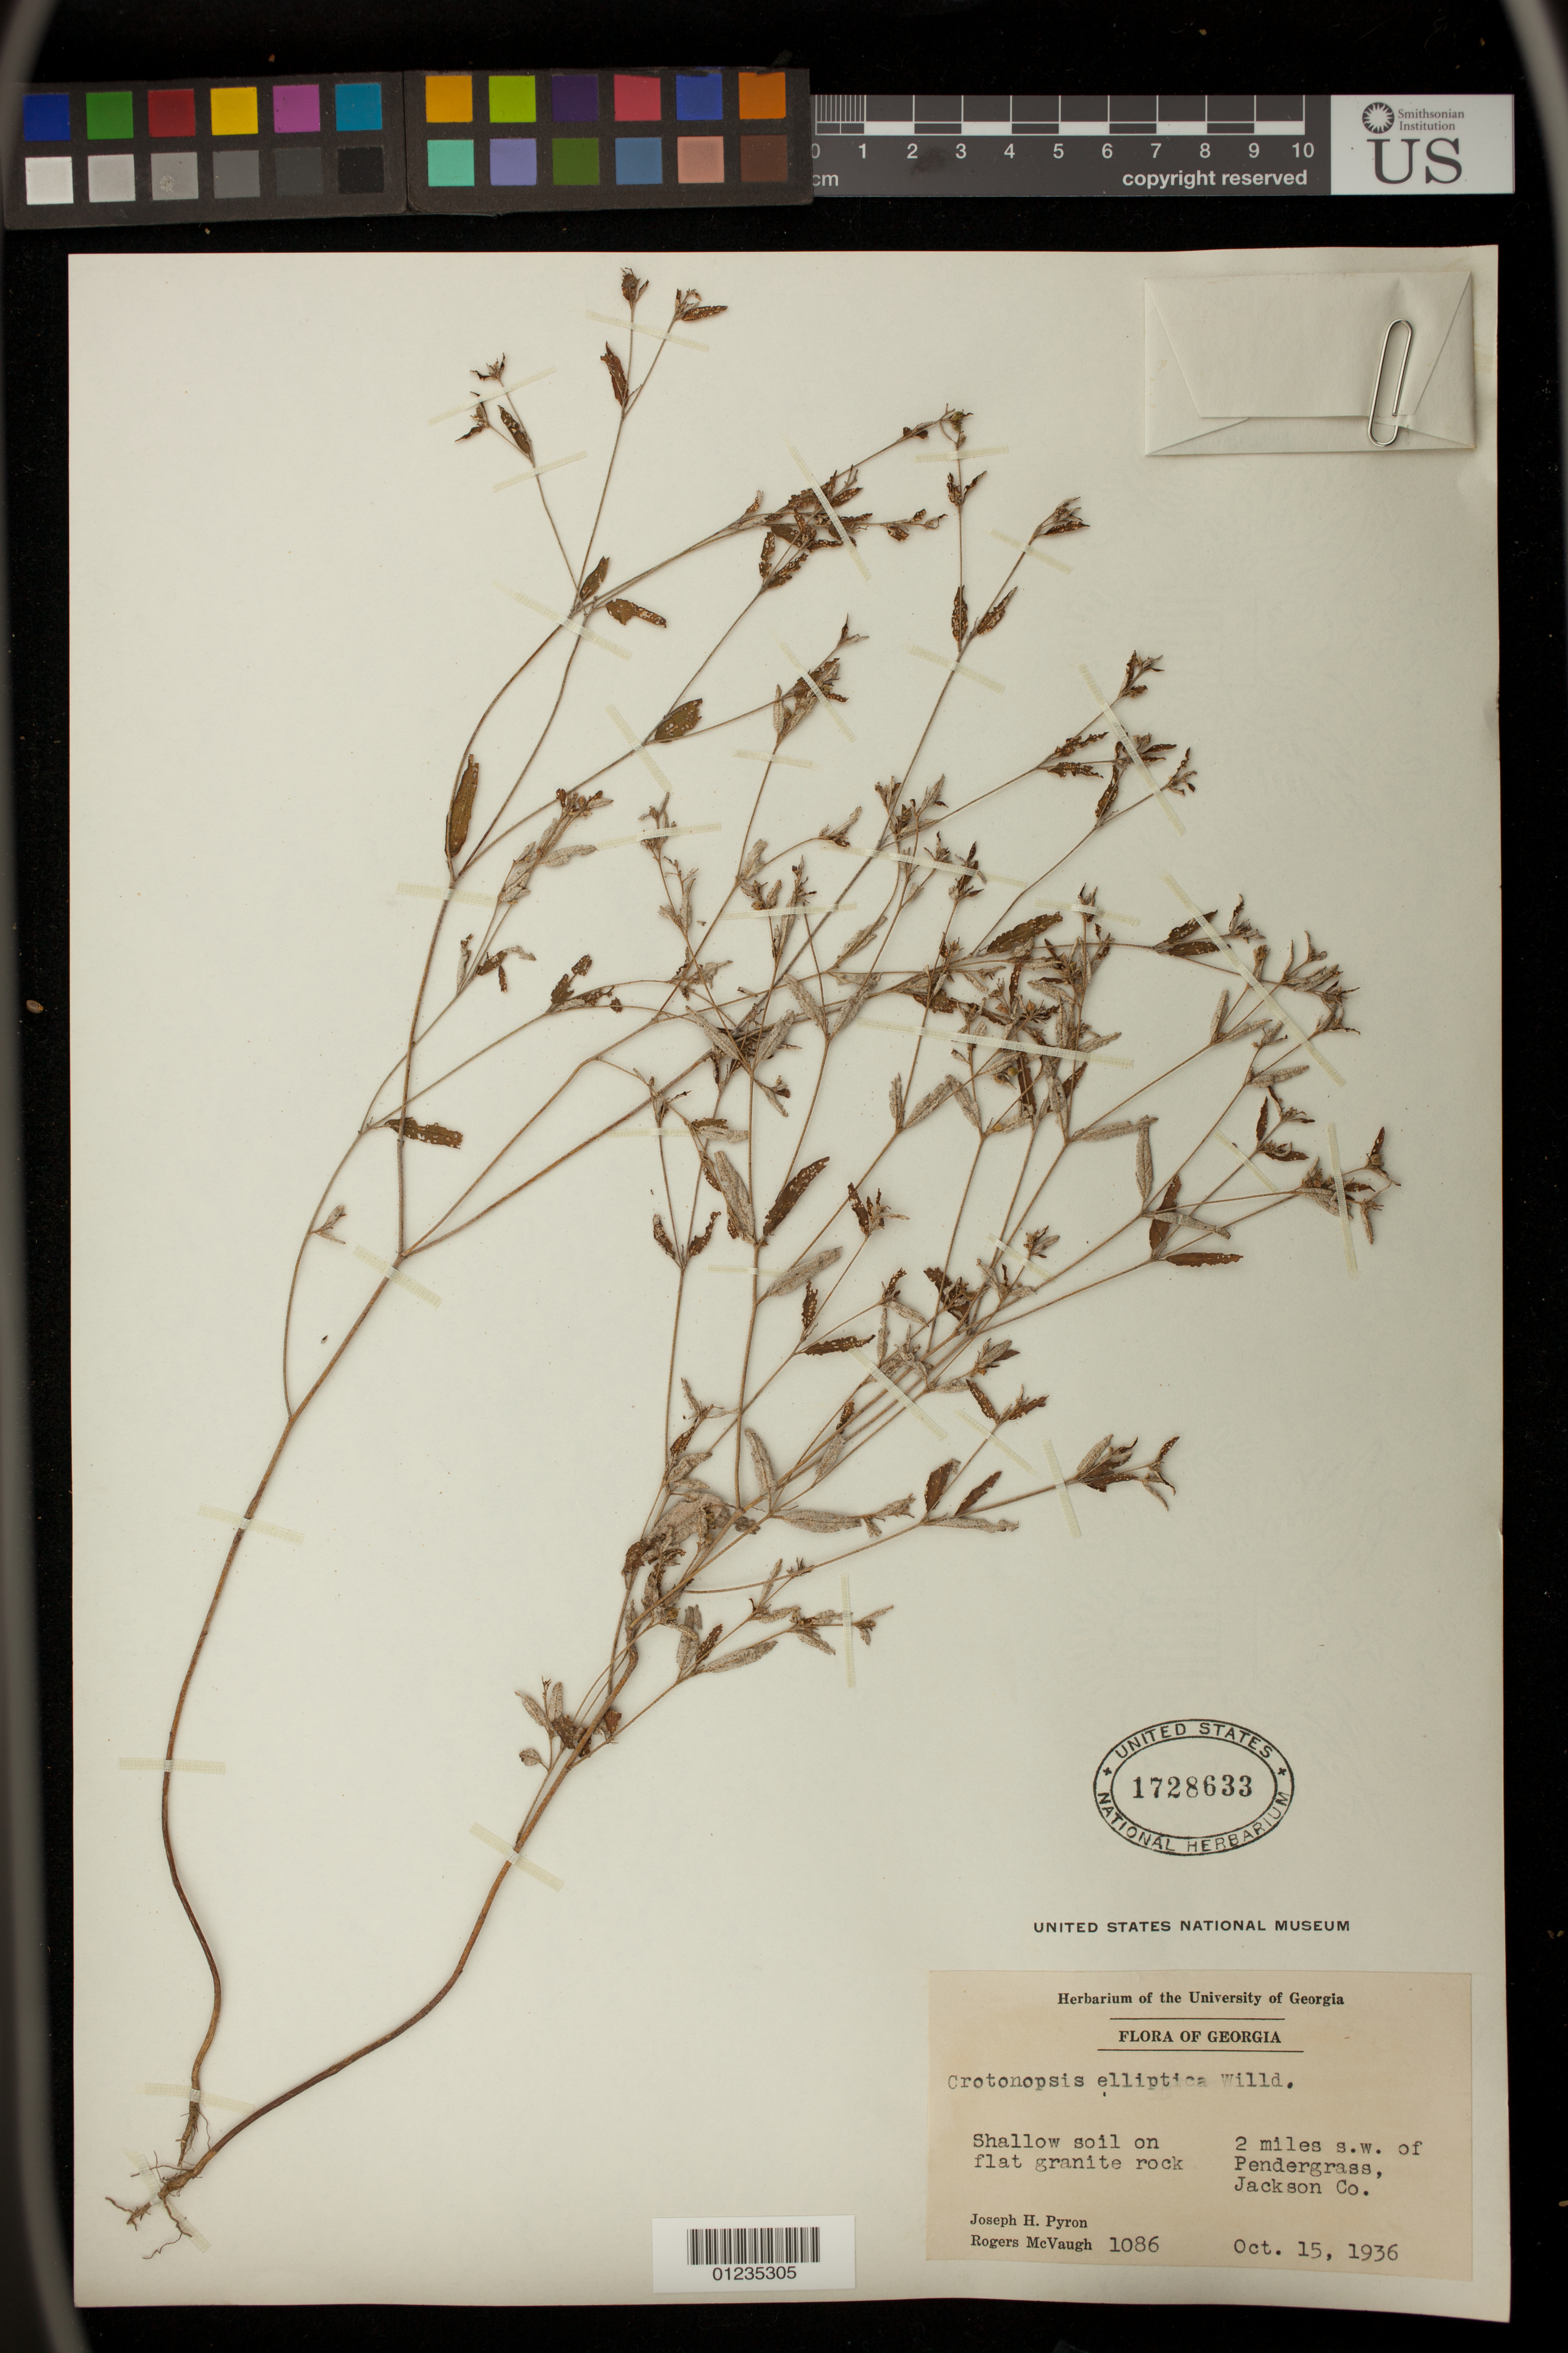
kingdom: Plantae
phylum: Tracheophyta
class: Magnoliopsida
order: Malpighiales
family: Euphorbiaceae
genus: Crotonopsis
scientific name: Crotonopsis elliptica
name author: Willd.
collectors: J. H. Pyron & R. McVaugh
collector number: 1086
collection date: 1936-10-15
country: United States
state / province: Georgia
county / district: Jackson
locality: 2 miles s.w. of Pendergrass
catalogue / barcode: US 1728633